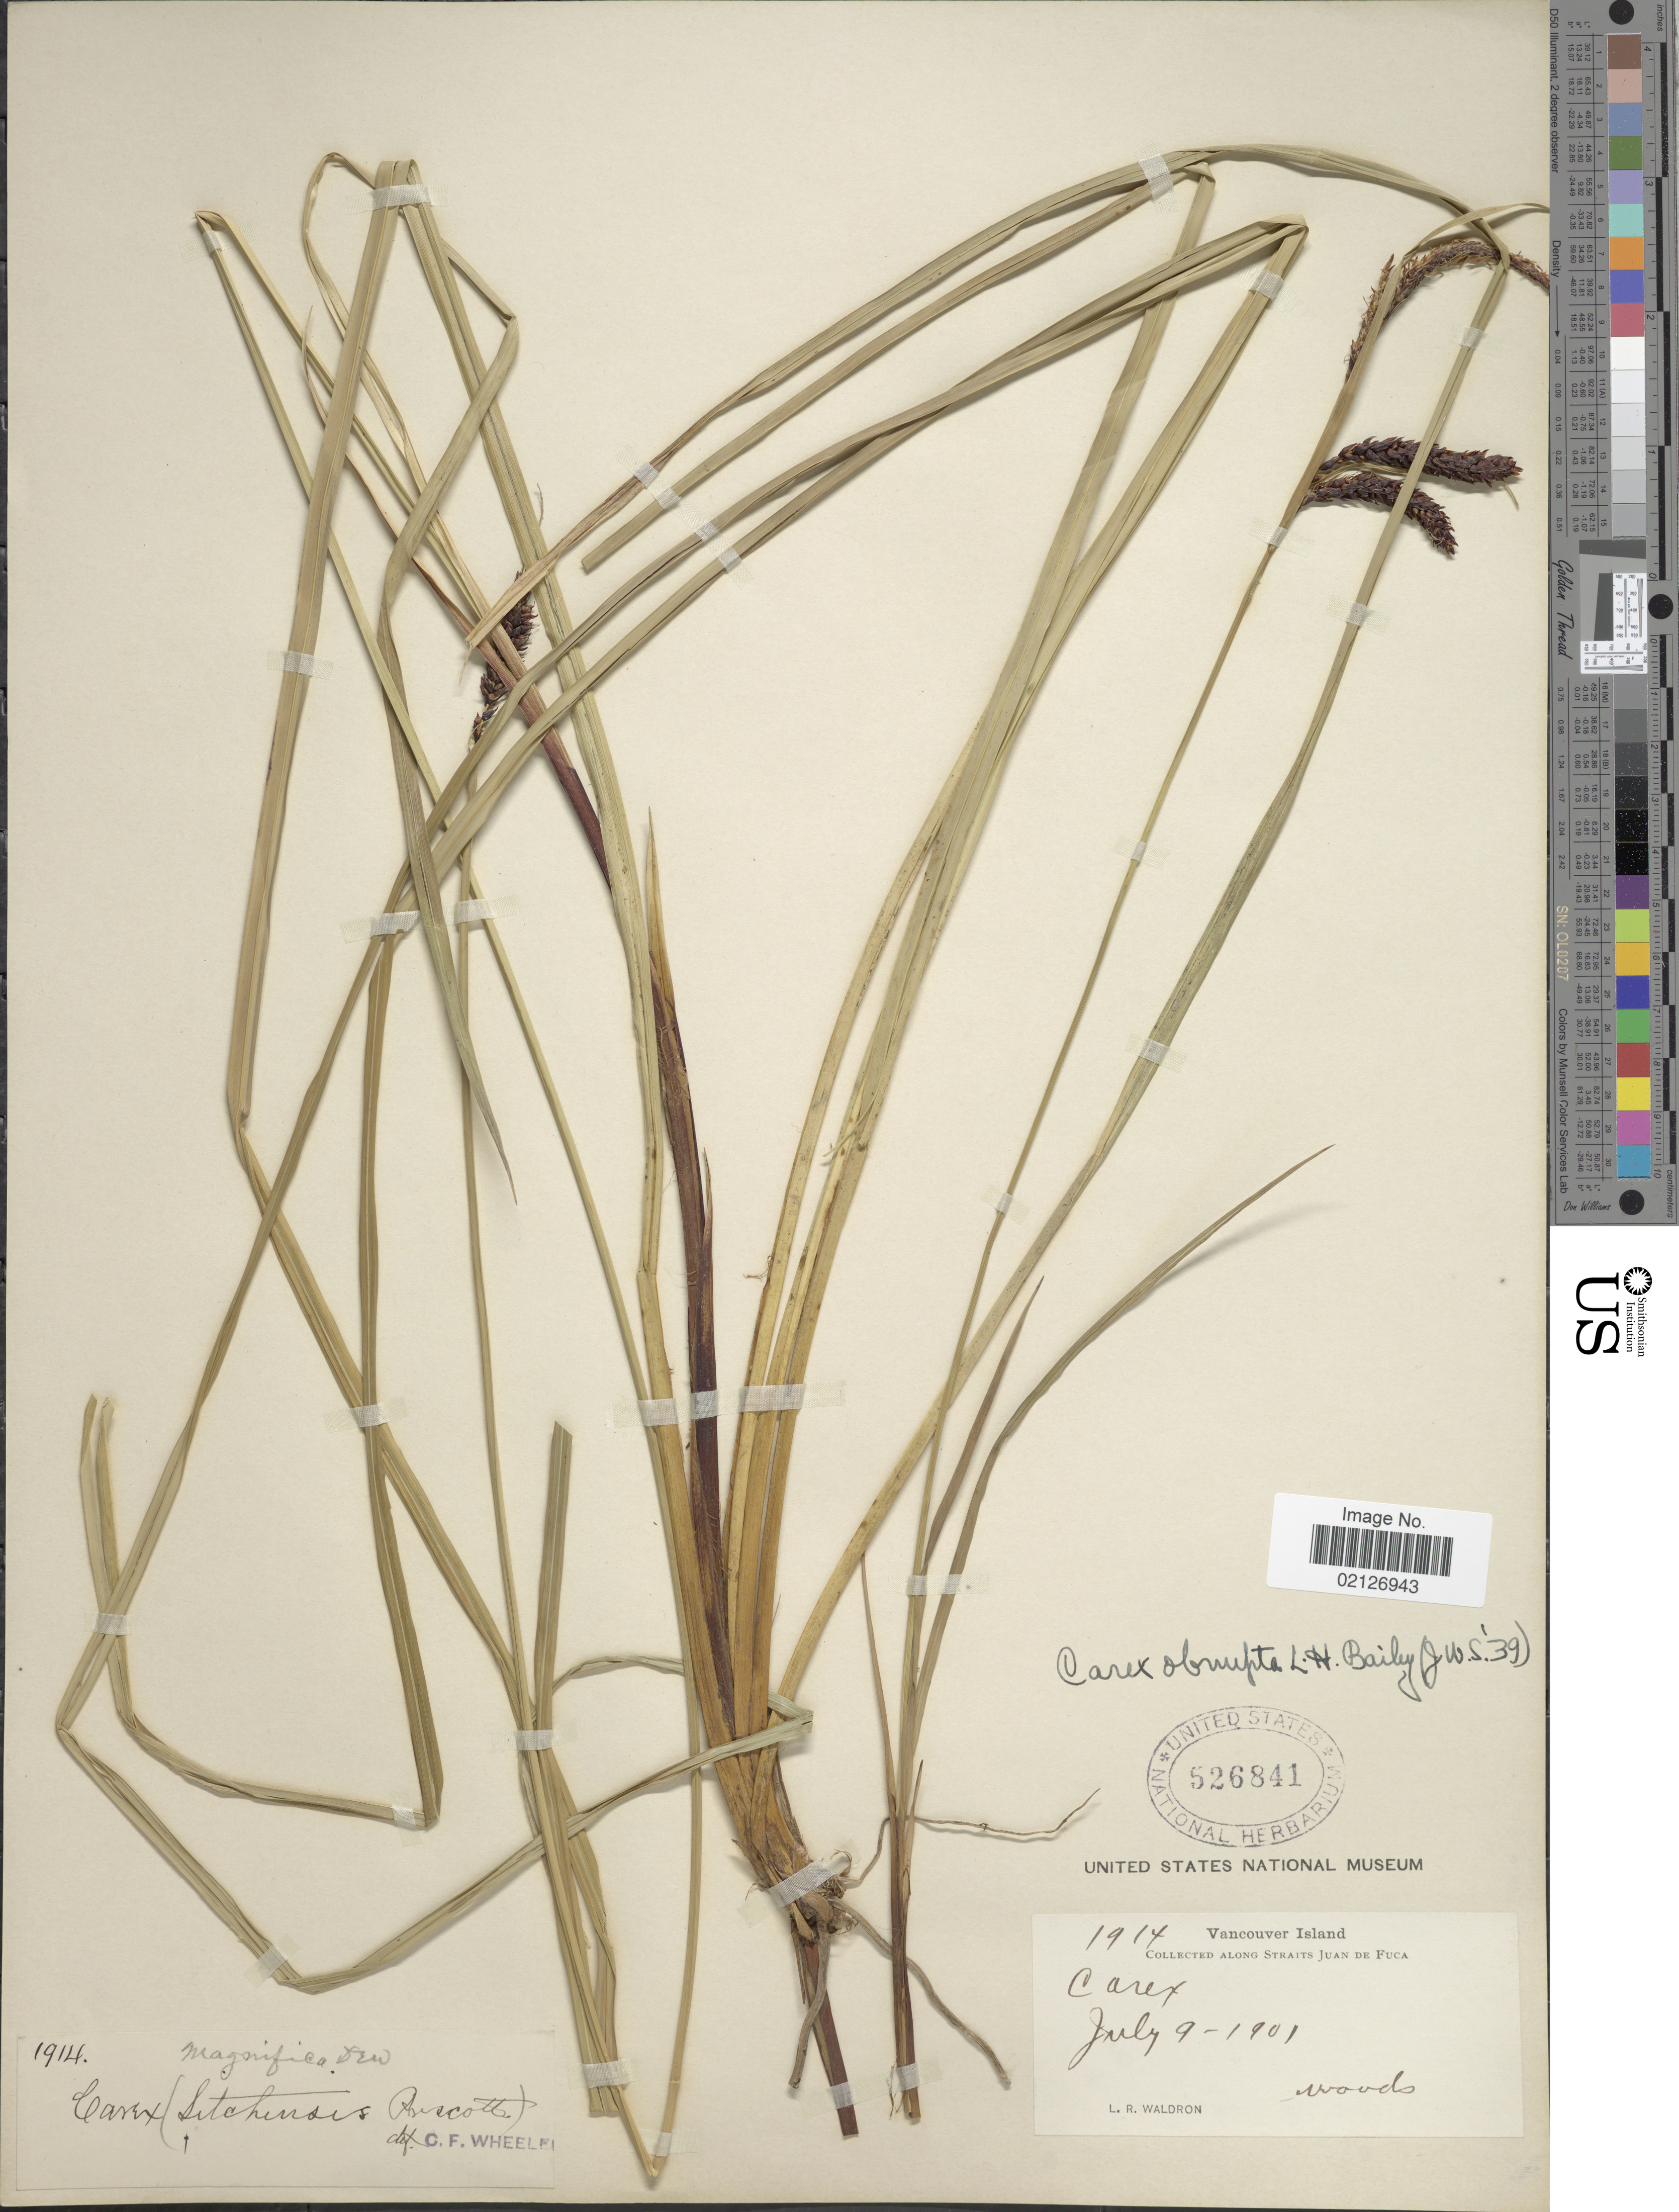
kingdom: Plantae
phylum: Tracheophyta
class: Liliopsida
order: Poales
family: Cyperaceae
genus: Carex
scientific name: Carex obnupta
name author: L.H. Bailey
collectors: L. Waldron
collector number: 1914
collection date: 1901-07-09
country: Canada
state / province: British Columbia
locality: Vancouver Island, along Straits Juan de Fuca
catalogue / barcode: US 526841